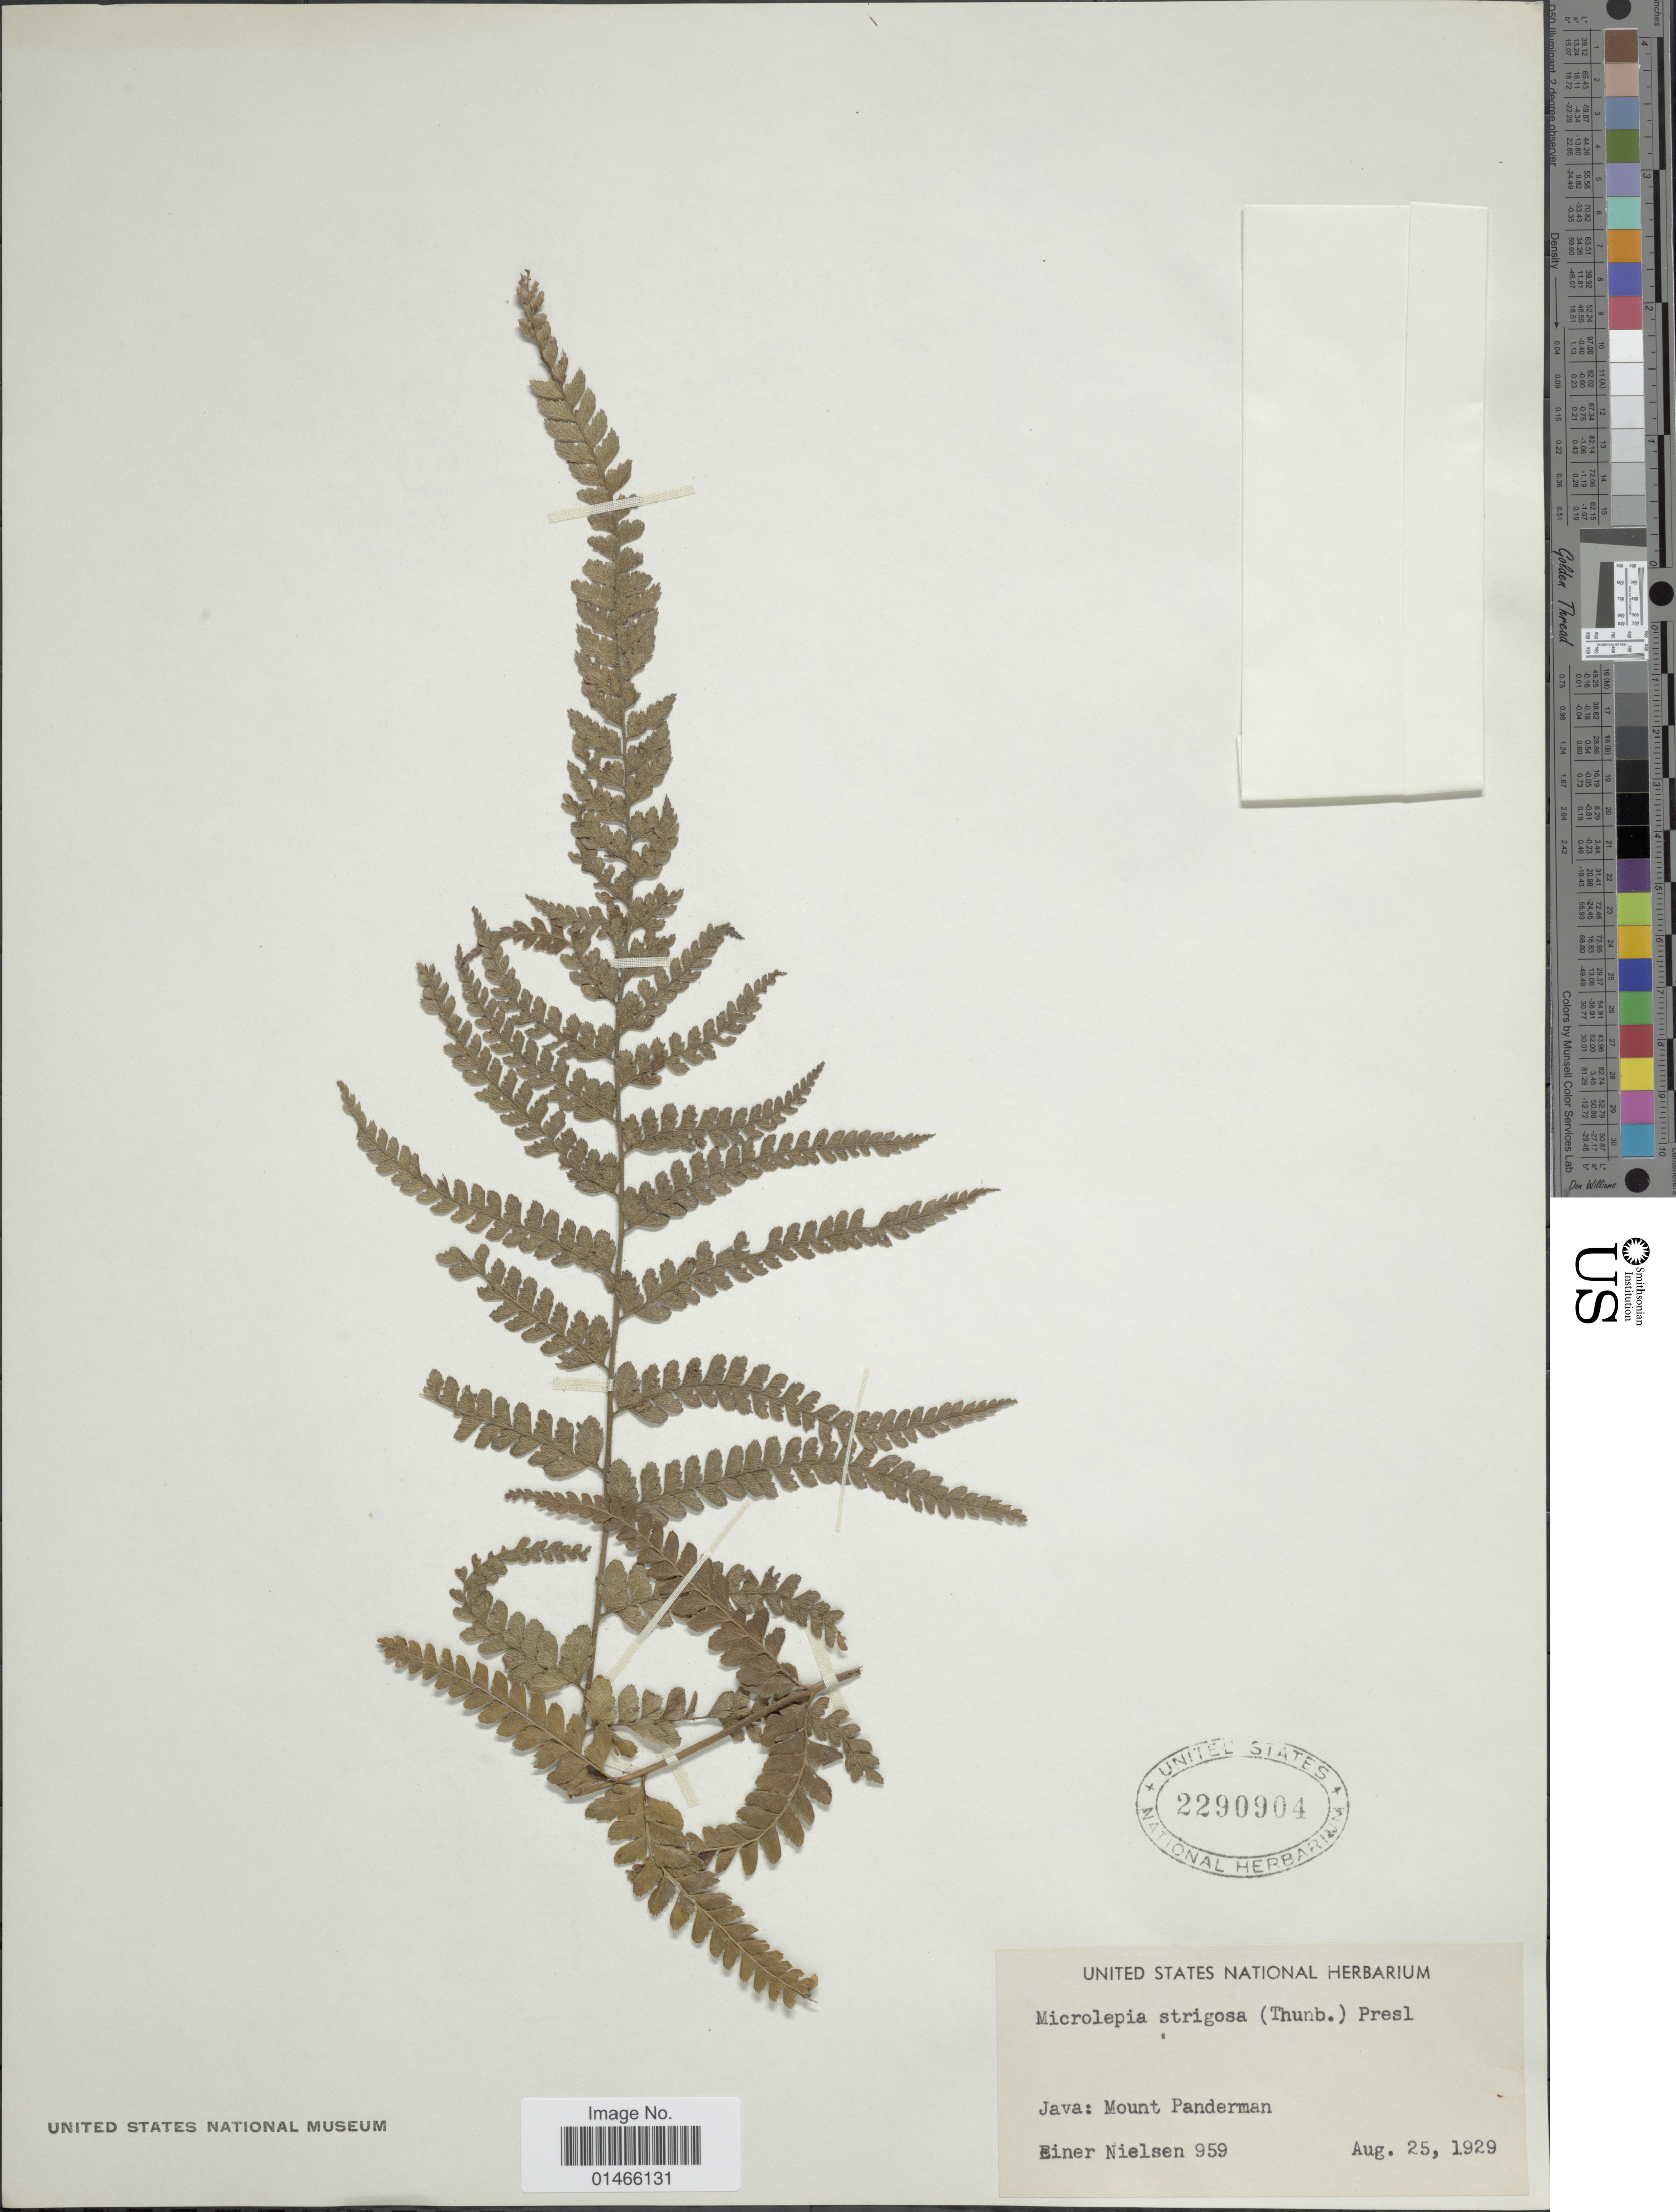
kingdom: Plantae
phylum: Tracheophyta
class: Polypodiopsida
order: Polypodiales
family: Dennstaedtiaceae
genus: Microlepia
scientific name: Microlepia strigosa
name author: (Thunb.) J. Presl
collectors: E. Nielsen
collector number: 959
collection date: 1929-08-25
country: Indonesia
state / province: Java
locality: Mount Panderman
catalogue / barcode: US 2290904